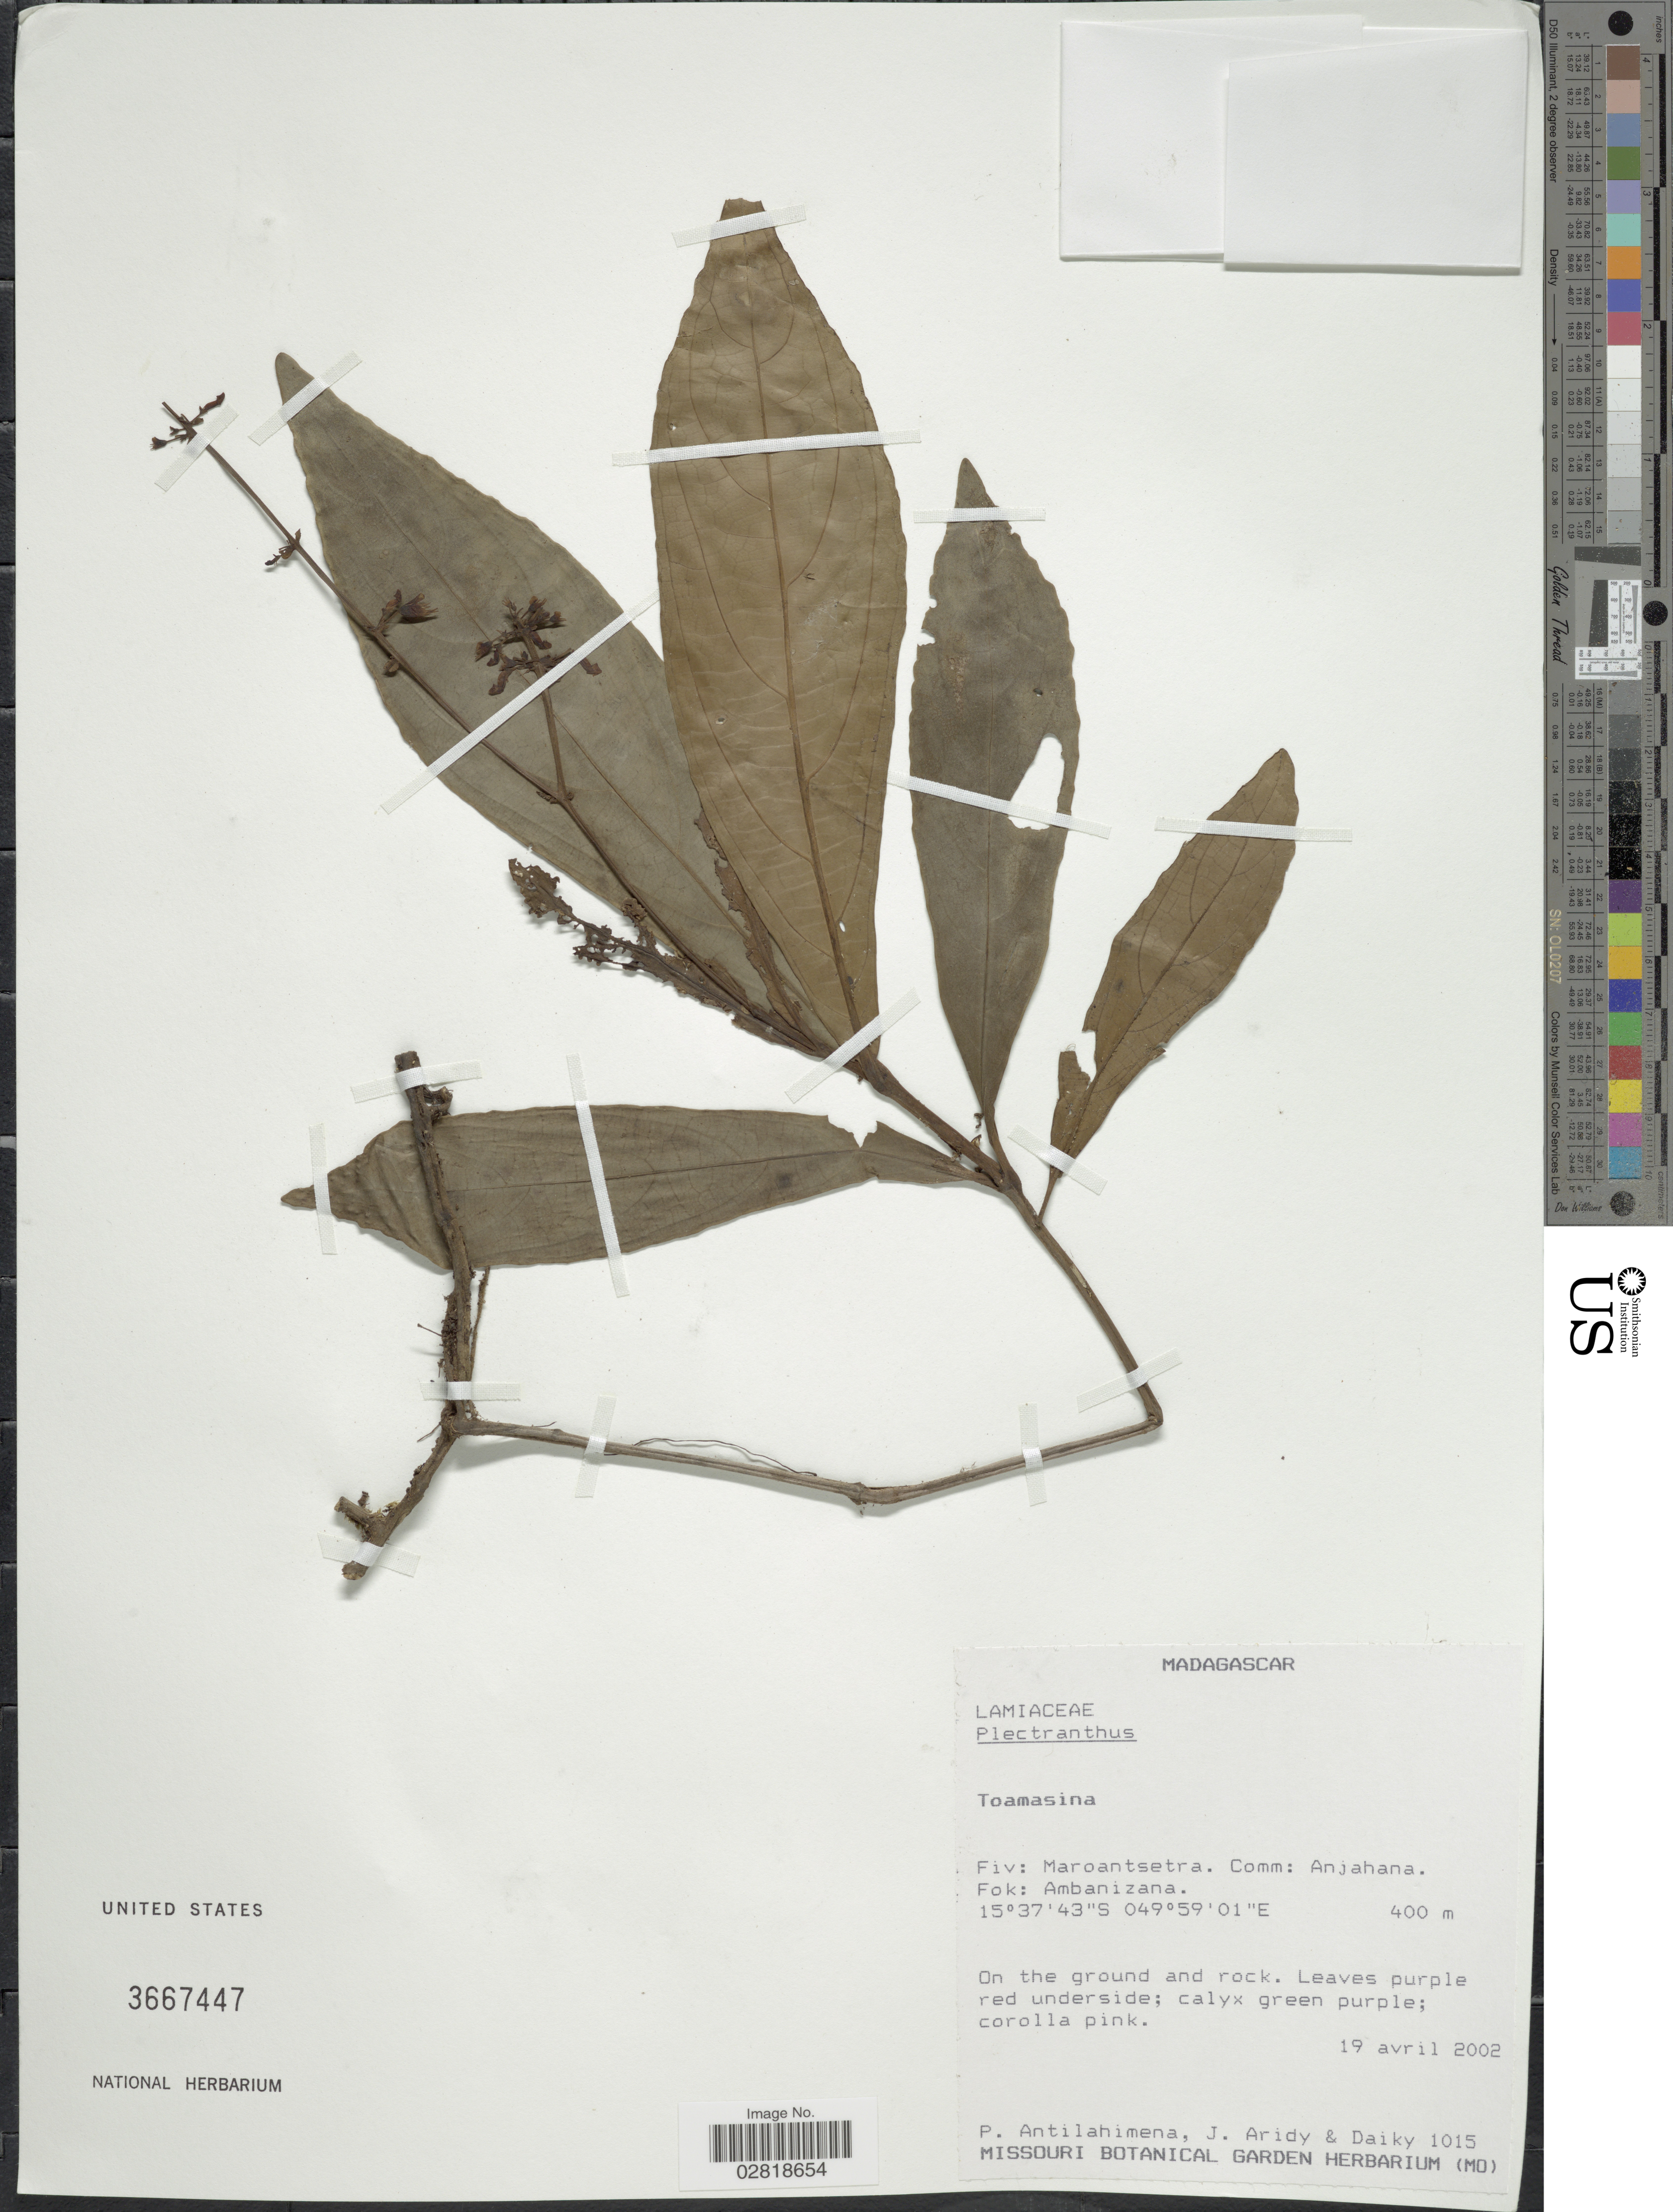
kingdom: Plantae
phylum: Tracheophyta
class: Magnoliopsida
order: Lamiales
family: Lamiaceae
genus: Plectranthus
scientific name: Plectranthus sp.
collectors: P. Antilahimena, J. Aridy & Daiky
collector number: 1015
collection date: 2002-04-19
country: Madagascar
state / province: Analanjirofo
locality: Fiv: Maroantsetra. Comm: Anjahana. Fok: Ambanizana.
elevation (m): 400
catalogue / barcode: US 3667447